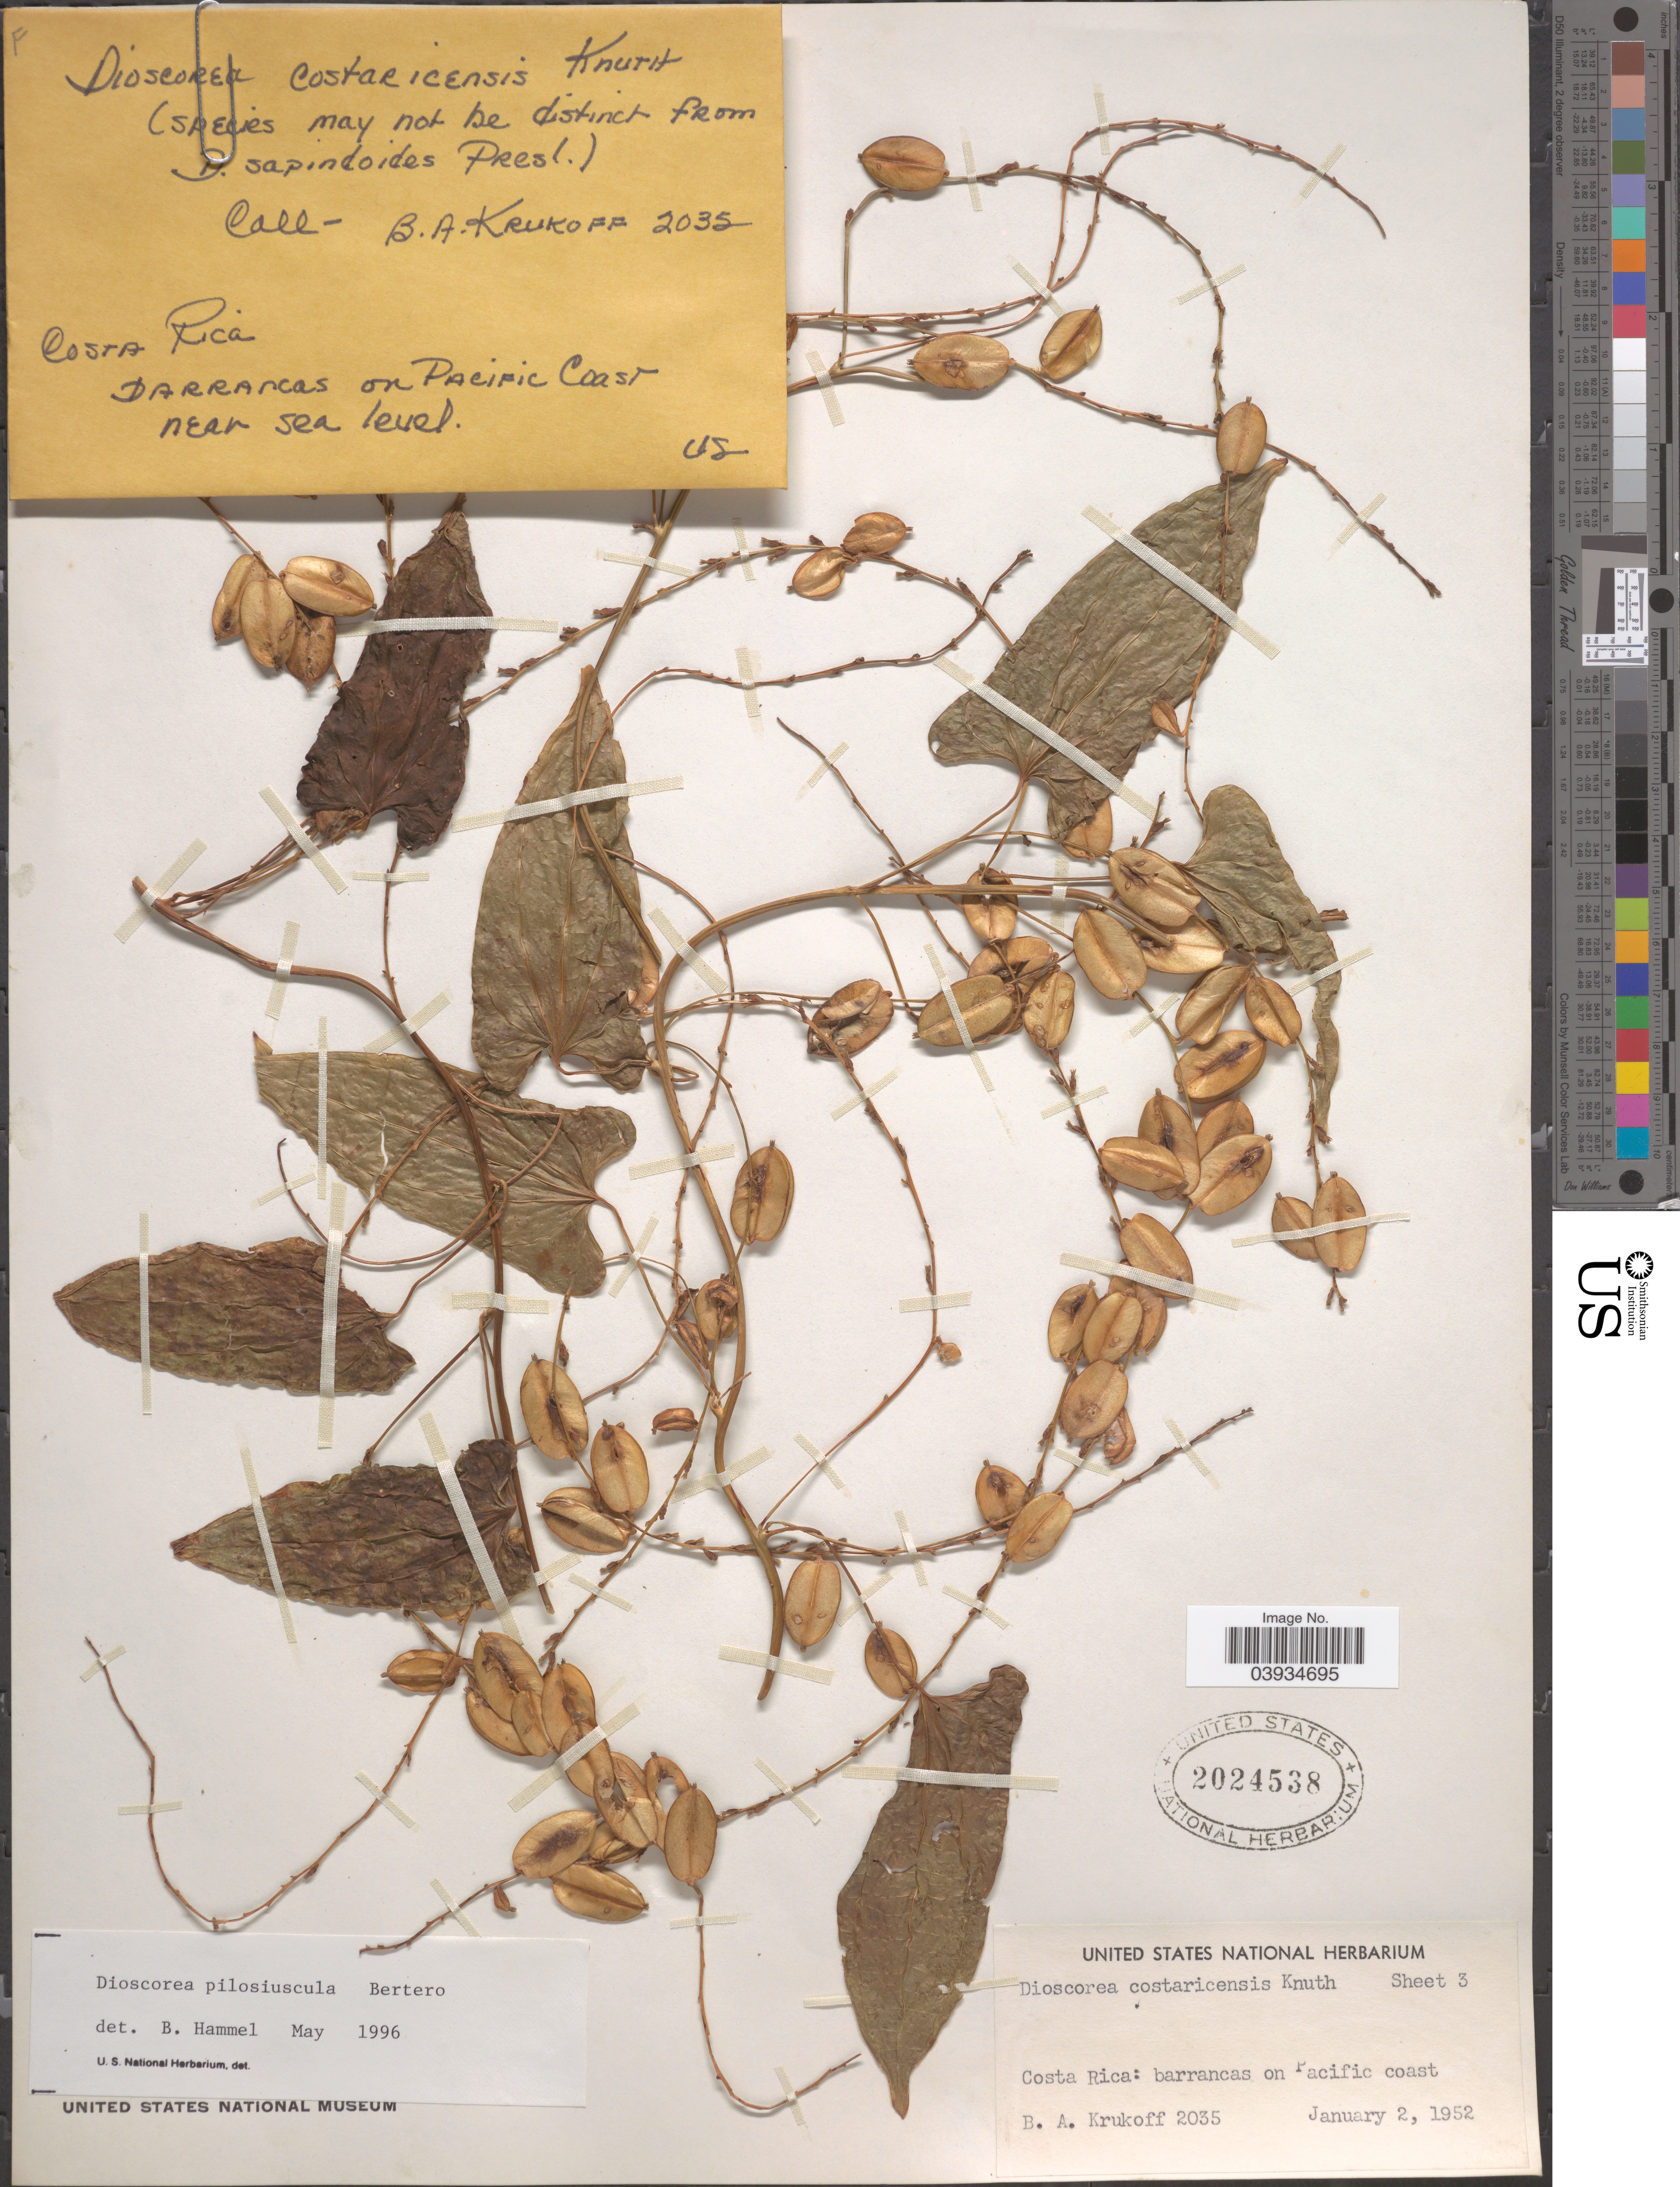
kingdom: Plantae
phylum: Tracheophyta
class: Liliopsida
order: Dioscoreales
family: Dioscoreaceae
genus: Dioscorea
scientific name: Dioscorea pilosiuscula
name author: Bertero ex Spreng.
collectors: B. A. Krukoff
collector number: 2035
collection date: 1952-01-02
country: Costa Rica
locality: Barrancas on Pacific coast.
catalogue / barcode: US 2024538